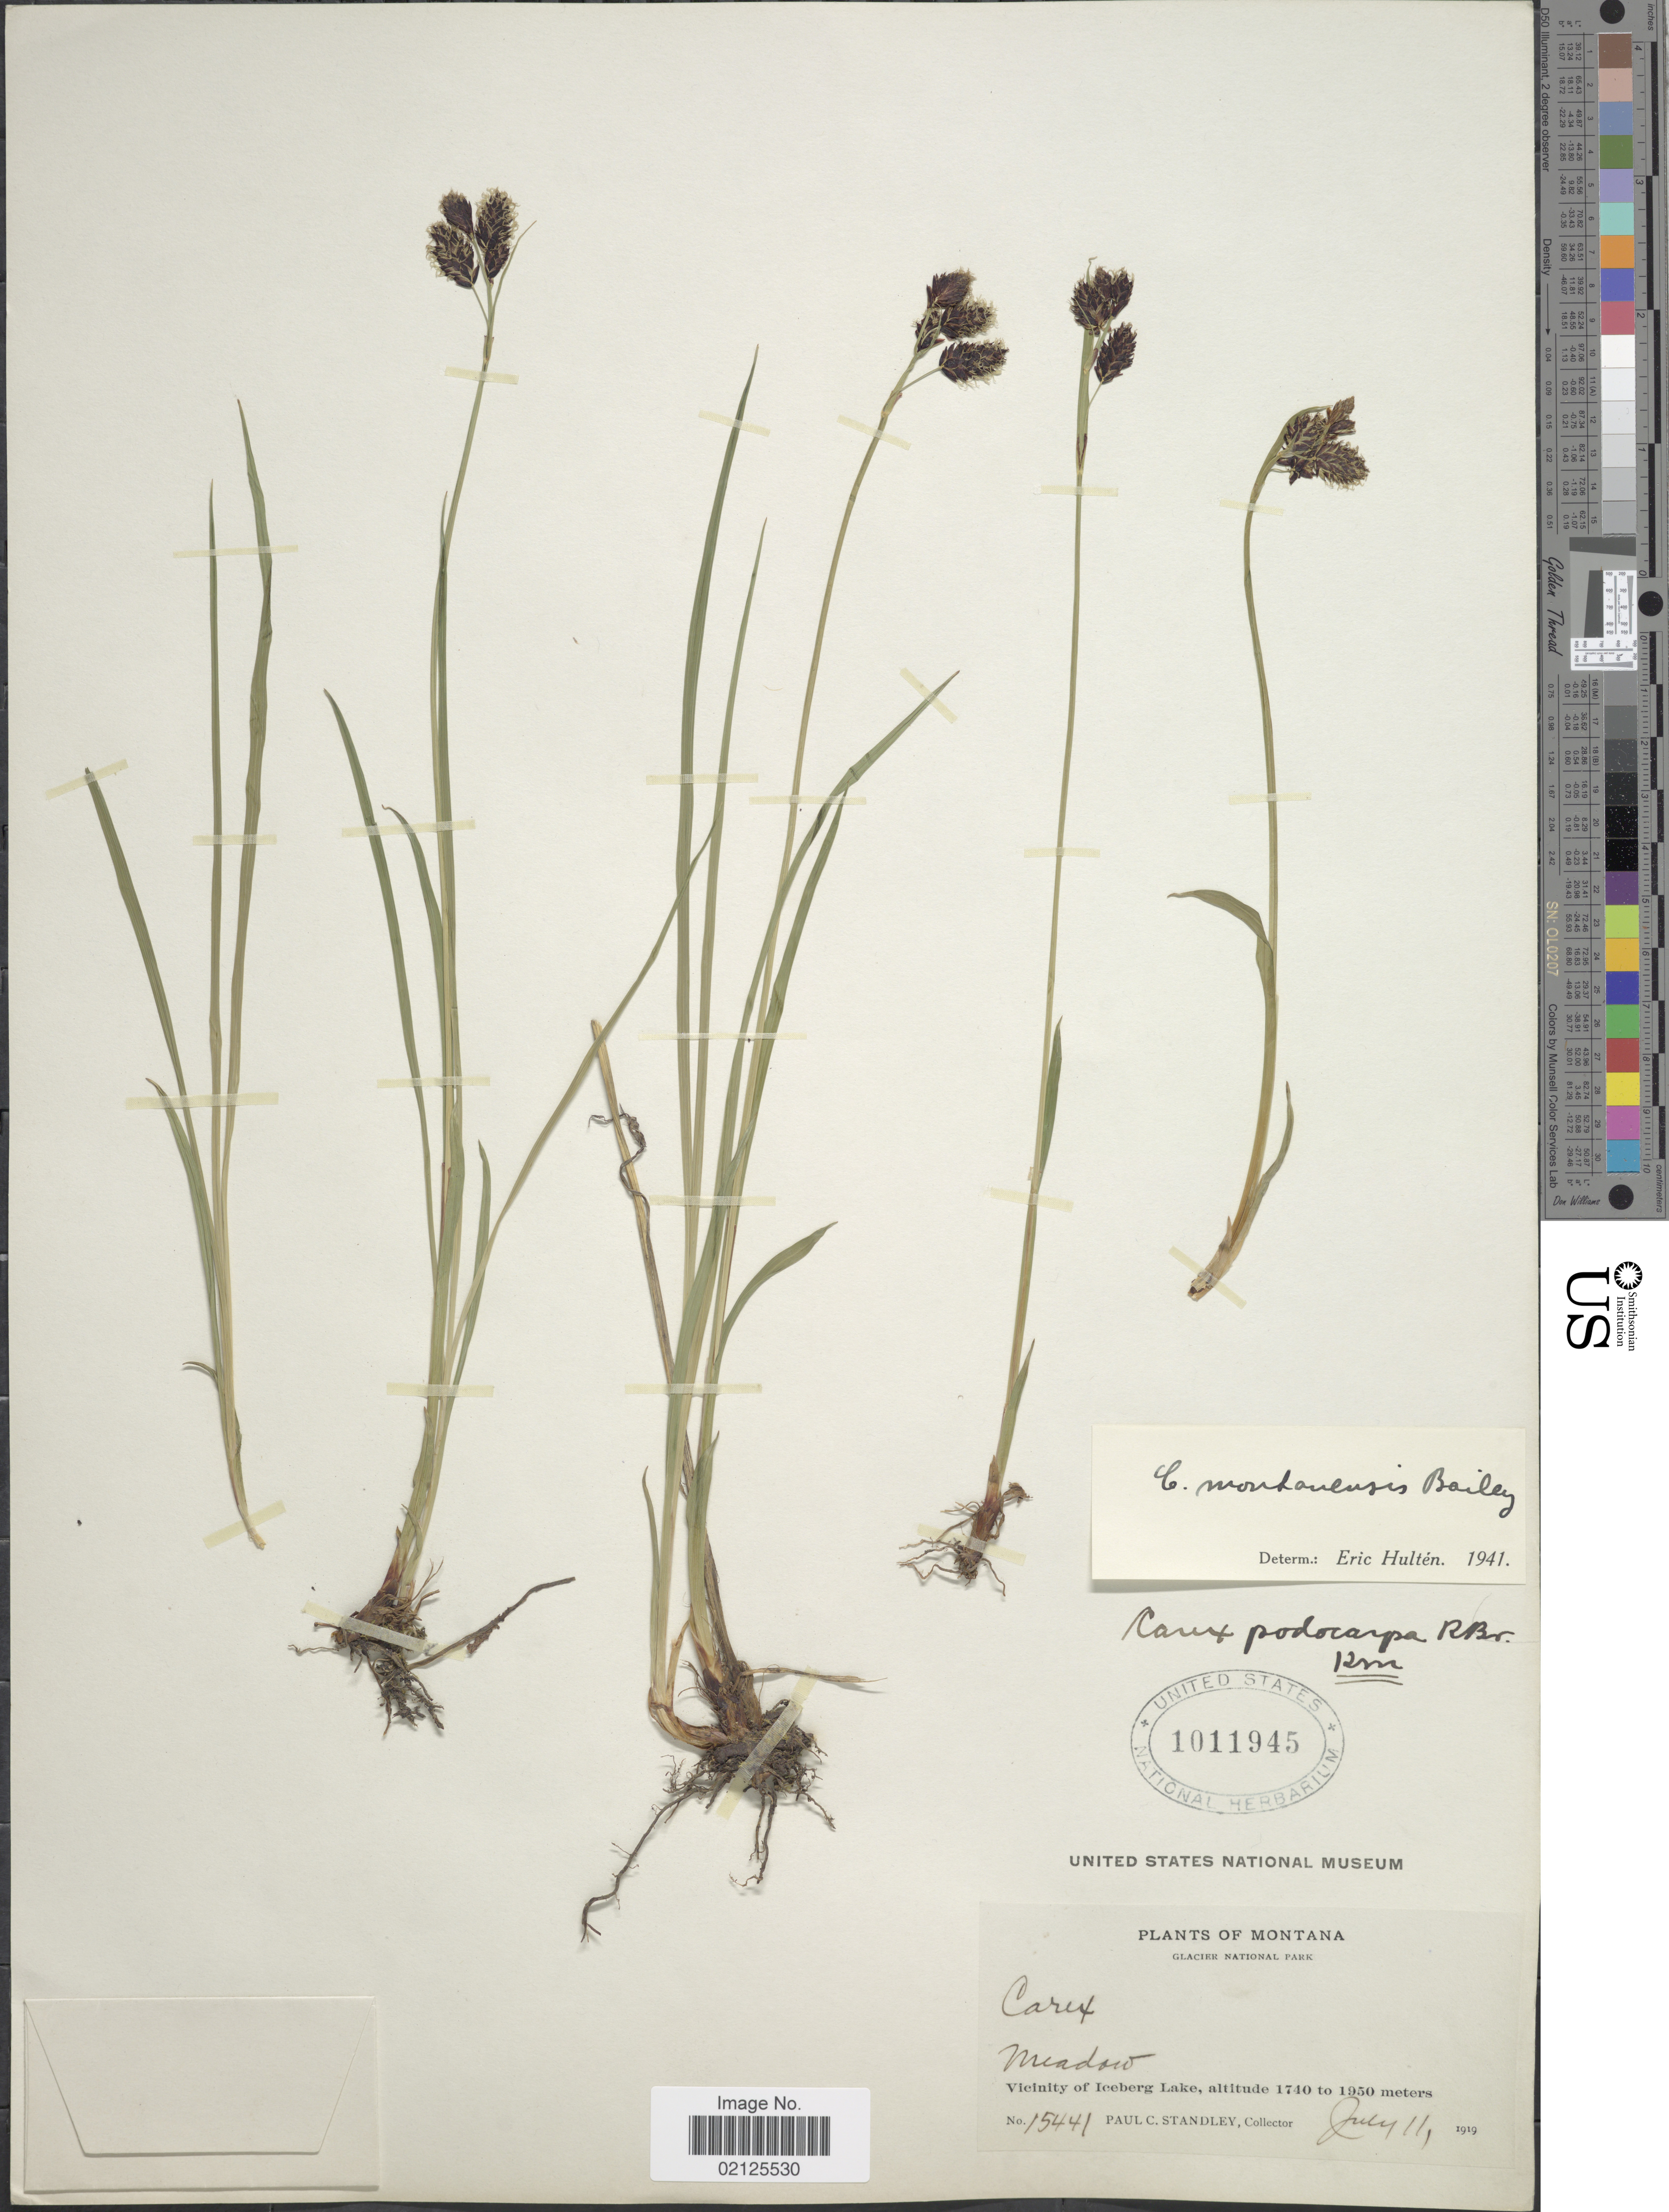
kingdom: Plantae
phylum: Tracheophyta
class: Liliopsida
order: Poales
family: Cyperaceae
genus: Carex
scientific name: Carex podocarpa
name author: R. Br.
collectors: P. C. Standley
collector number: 15441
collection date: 1919-07-11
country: United States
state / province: Montana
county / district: Glacier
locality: Glacier National Park, Meadow, Vicinity of Iceberg Lake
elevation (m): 1740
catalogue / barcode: US 1011945